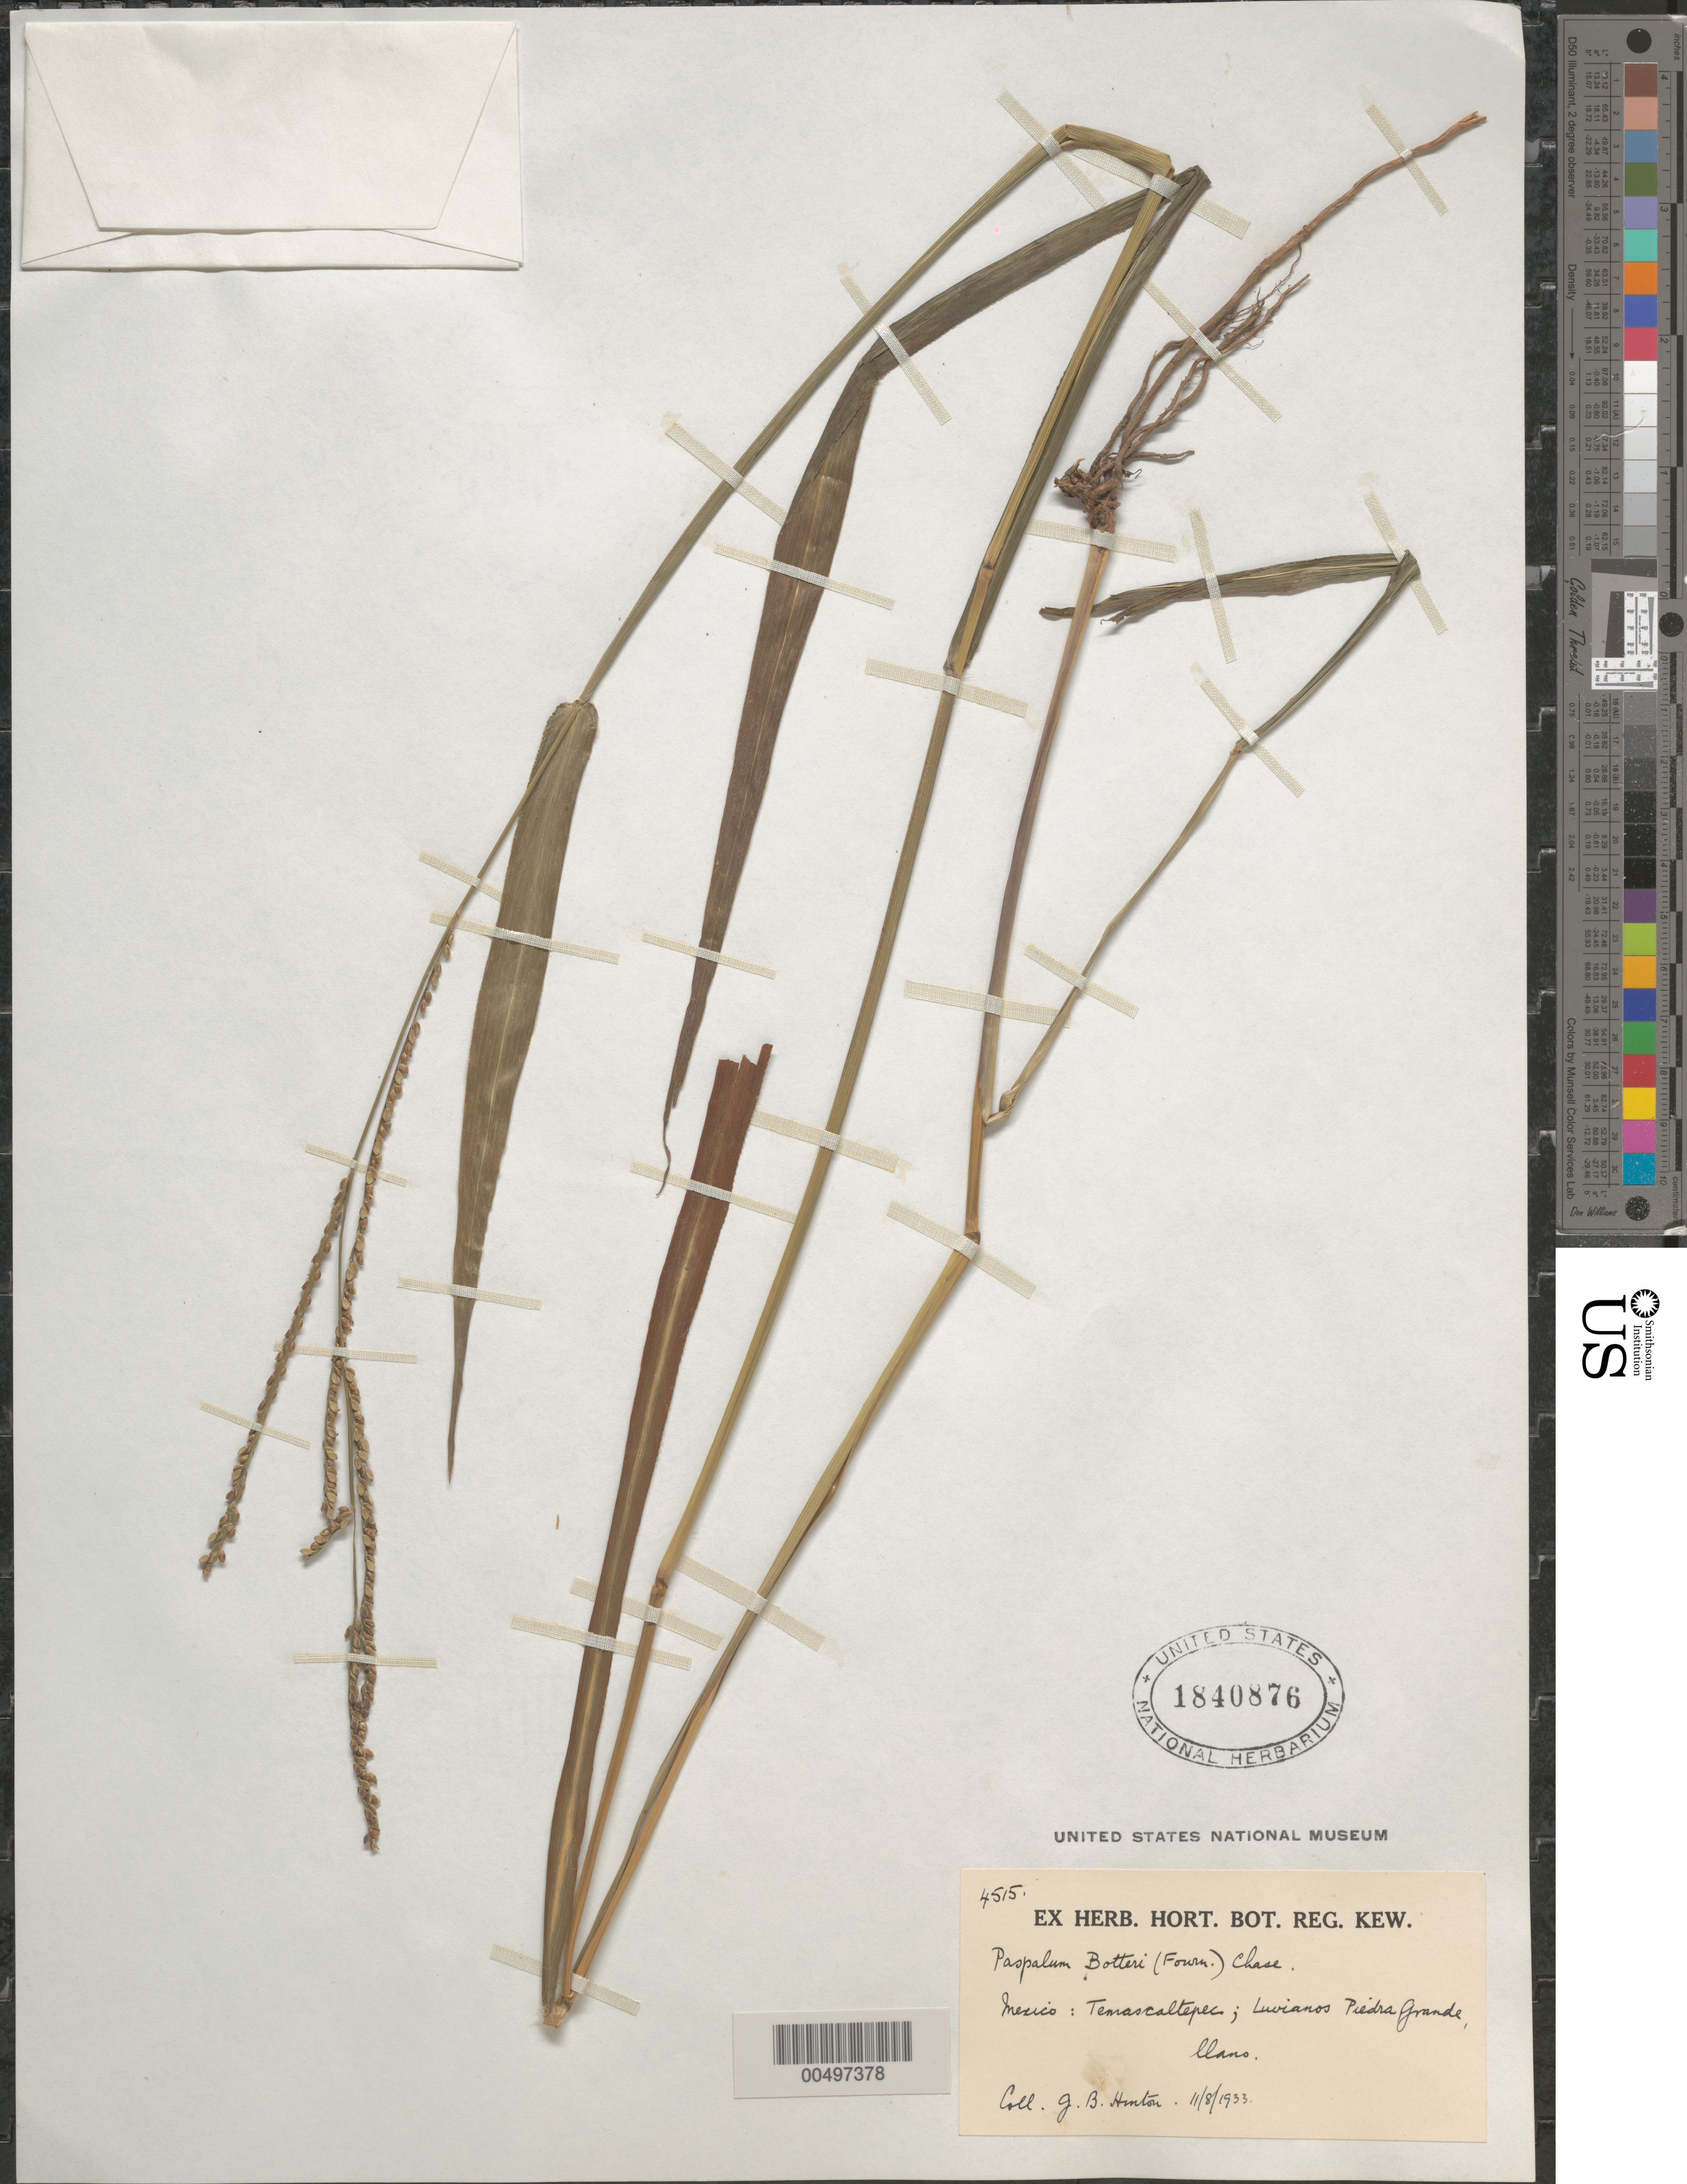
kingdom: Plantae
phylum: Tracheophyta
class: Liliopsida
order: Poales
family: Poaceae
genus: Paspalum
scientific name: Paspalum botteri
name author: (E. Fourn.) Chase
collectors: G. B. Hinton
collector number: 4515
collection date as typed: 11 Aug 1933 or 8 Nov 1933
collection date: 1933-08-11 or 1933-11-08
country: Mexico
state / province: México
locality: Temascaltepec, Luvianos Piedra Grande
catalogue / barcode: US 1840876